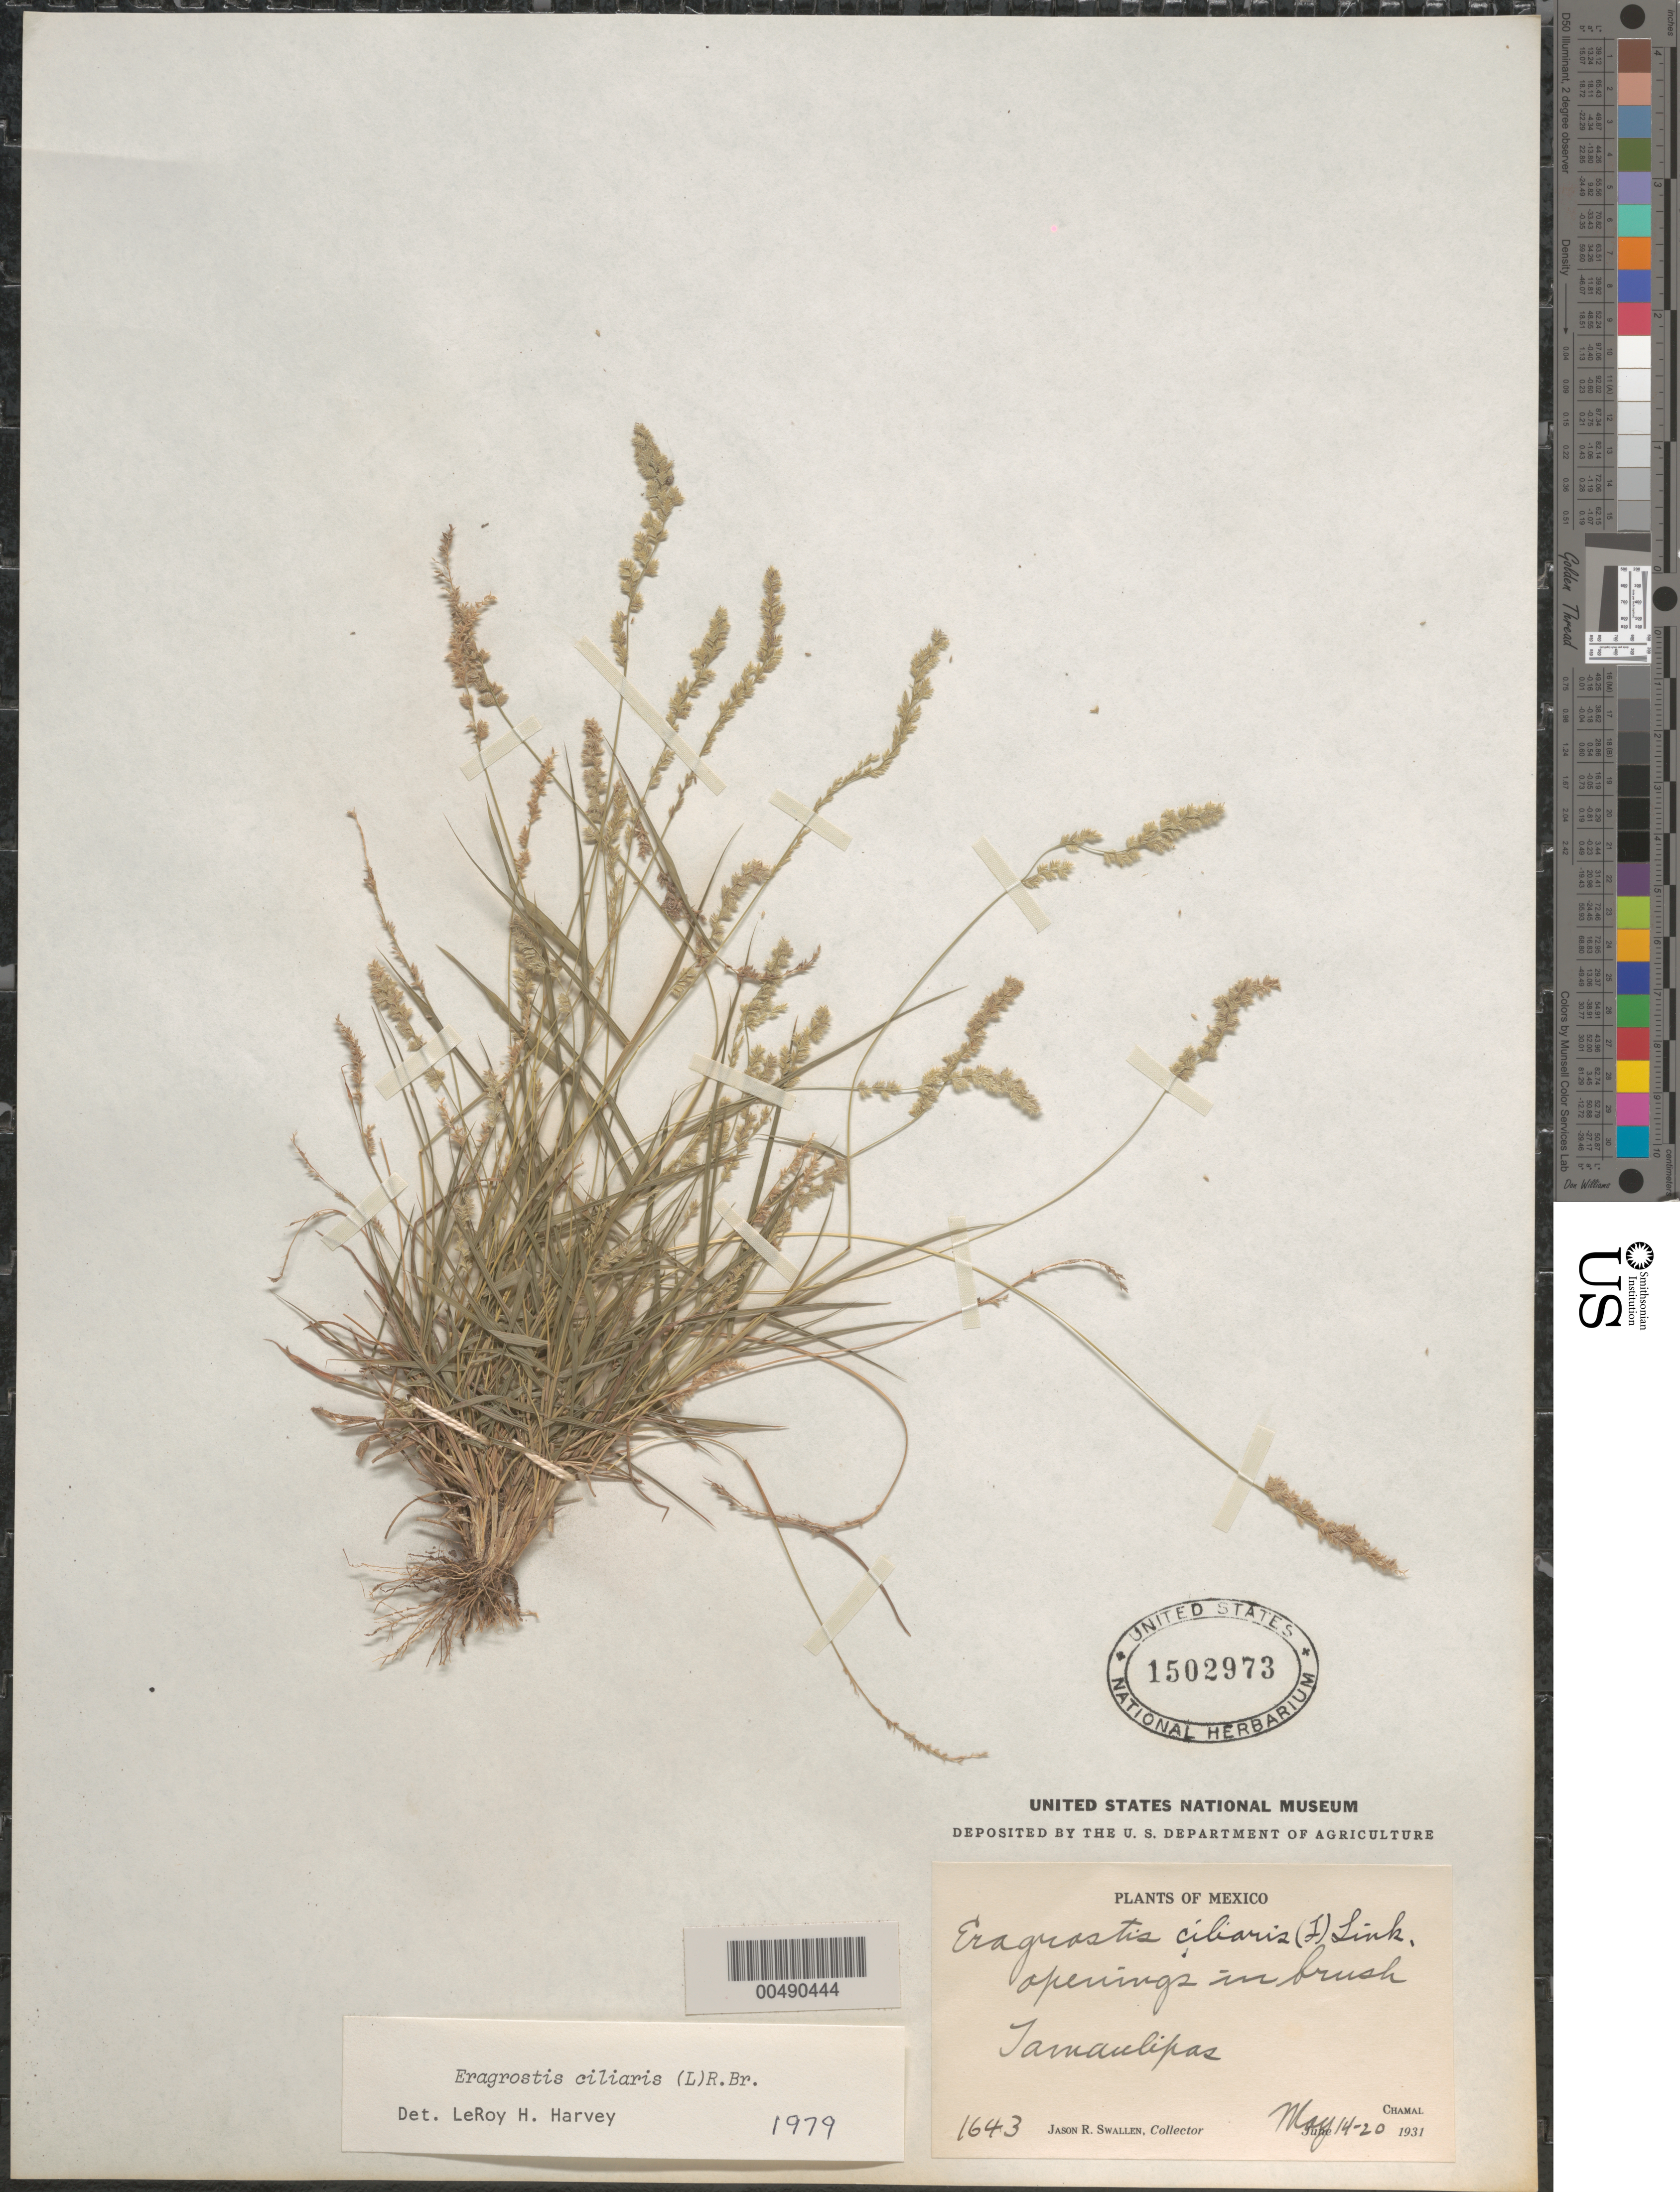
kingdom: Plantae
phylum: Tracheophyta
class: Liliopsida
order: Poales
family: Poaceae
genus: Eragrostis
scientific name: Eragrostis ciliaris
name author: (L.) R. Br.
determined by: Harvey, L. H.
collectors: J. R. Swallen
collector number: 1643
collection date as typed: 14 May 1931 to 20 May 1931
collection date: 1931-05-14/1931-05-20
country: Mexico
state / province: Tamaulipas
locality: Chamal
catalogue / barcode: US 1502973